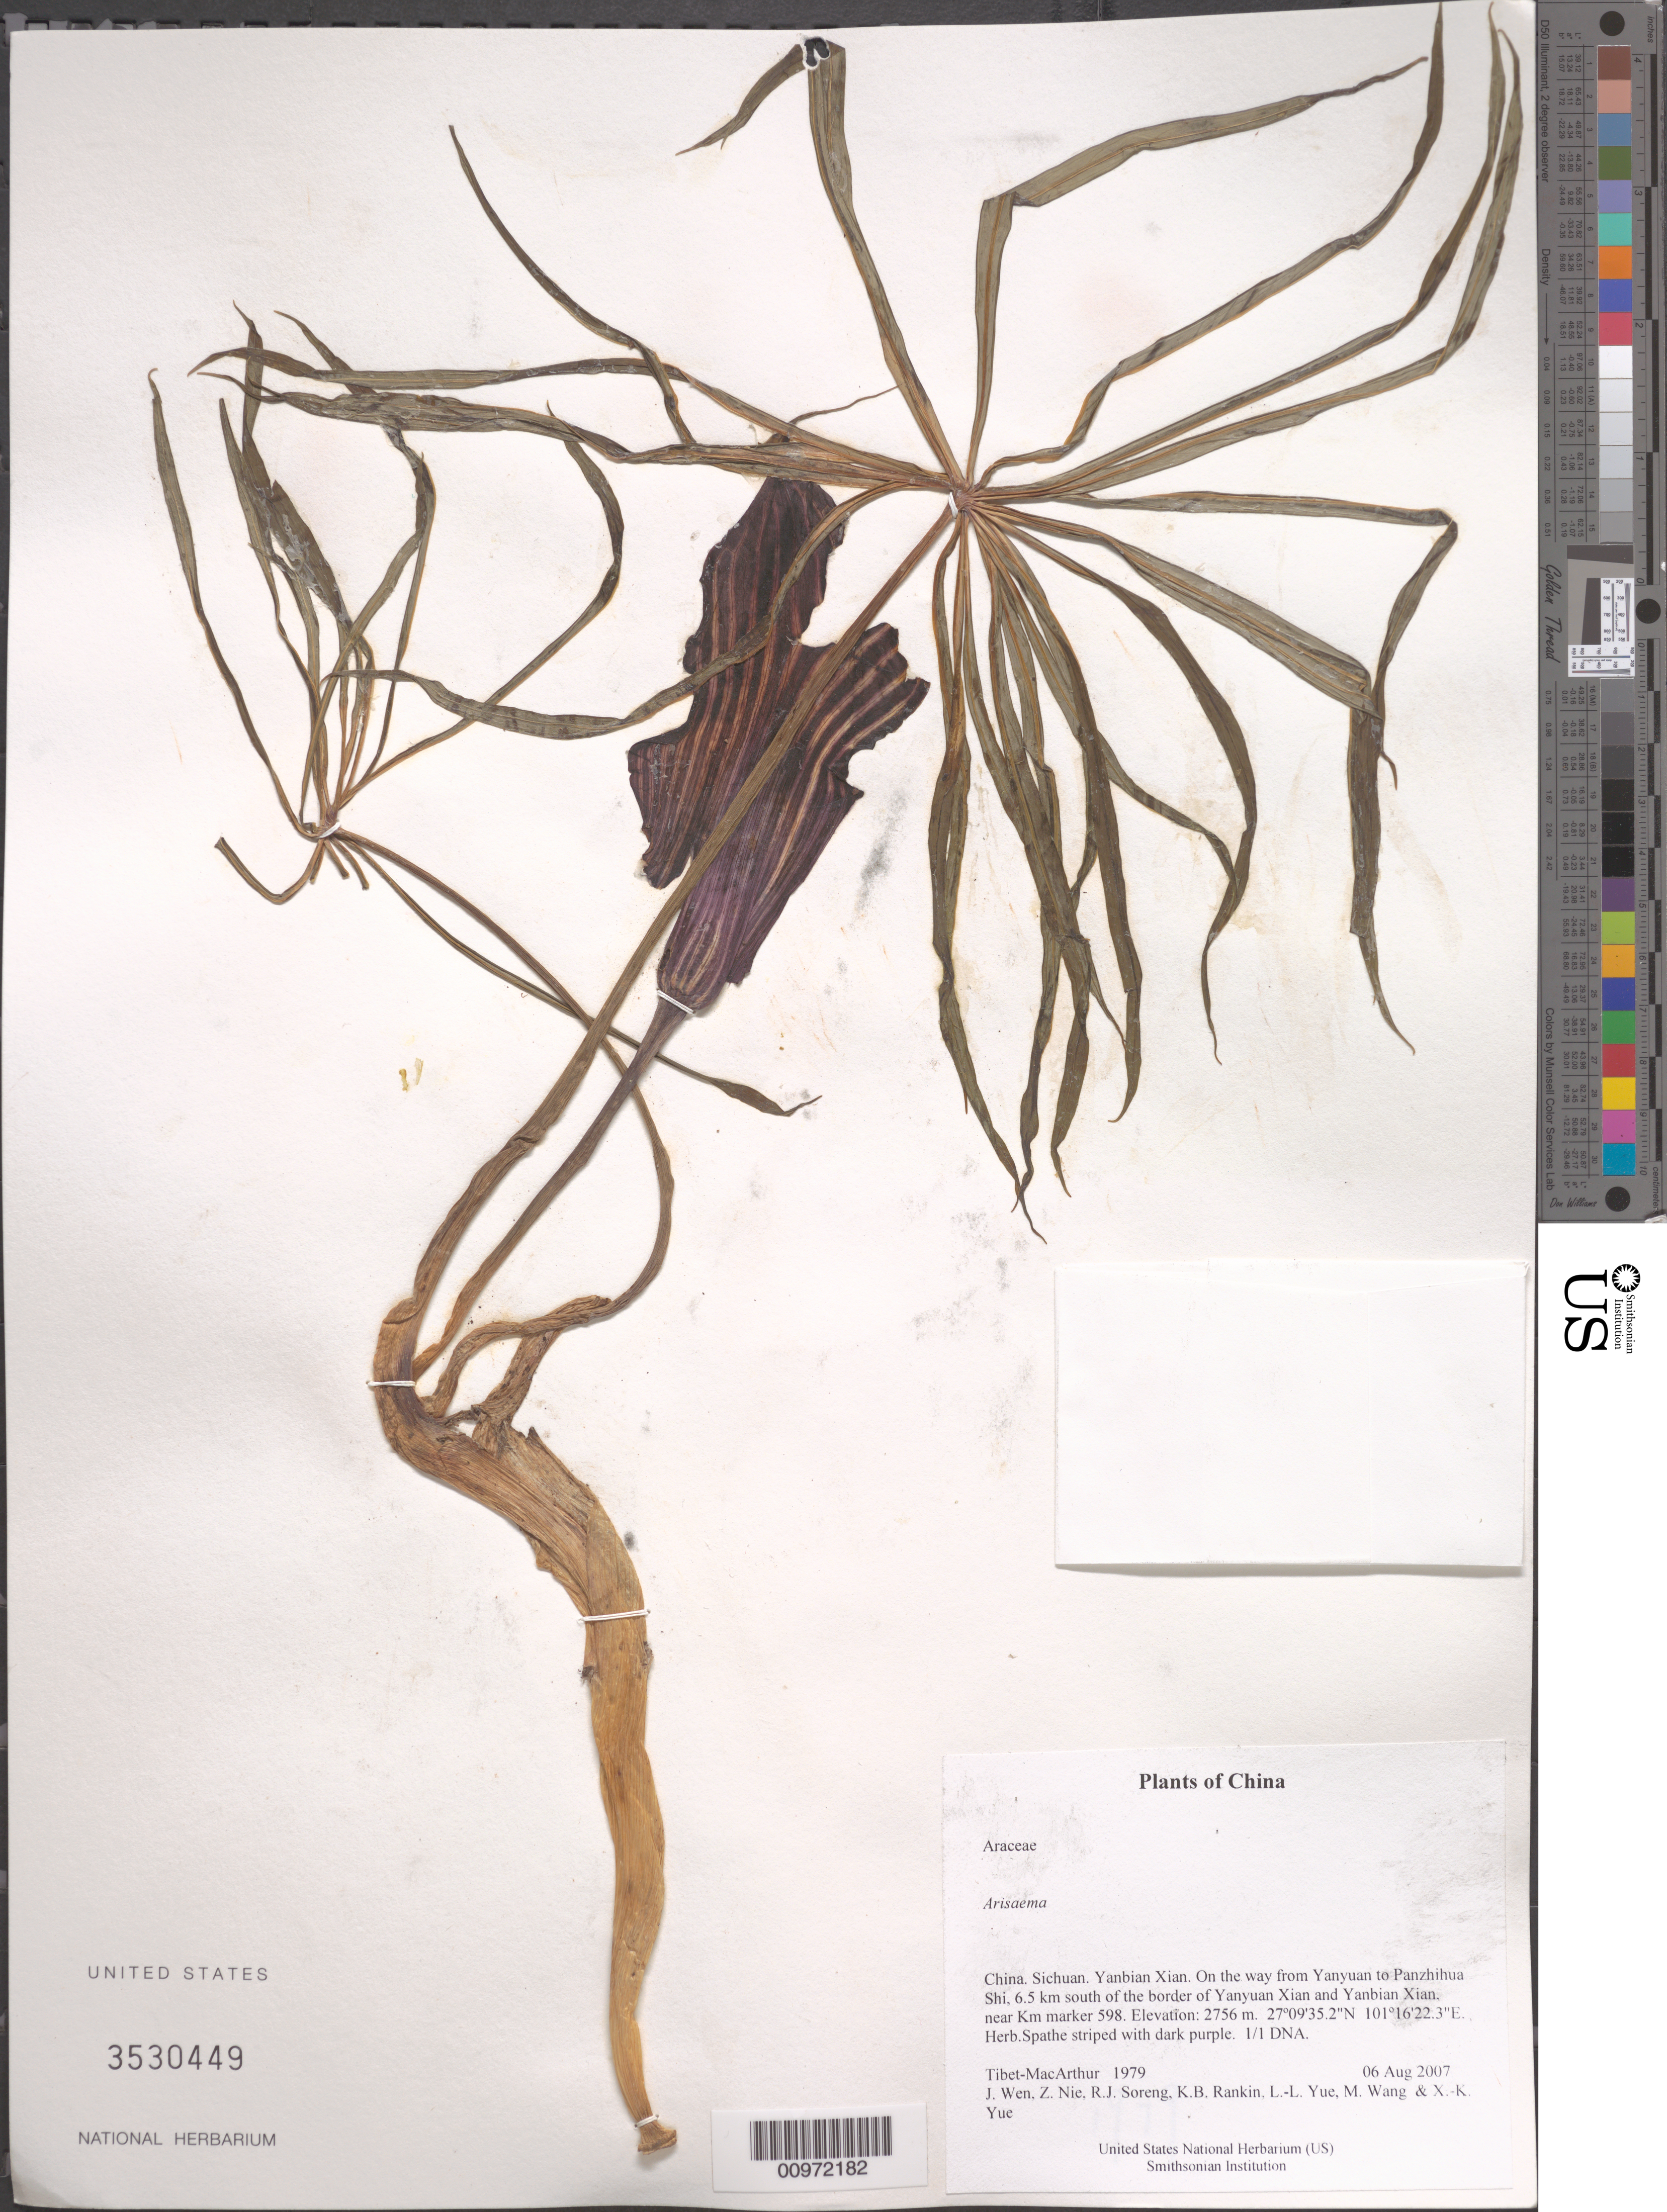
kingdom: Plantae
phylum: Tracheophyta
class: Liliopsida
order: Alismatales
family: Araceae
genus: Arisaema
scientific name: Arisaema ciliatum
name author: H. Li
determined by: Ma, Zheng Xu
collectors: Tibet-MacArthur, J. Wen, Z. Nie, R. J. Soreng, K. Rankin, L. Yue, M. Wang & X. Yue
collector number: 1979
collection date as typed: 06 Aug 2007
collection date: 2007-08-06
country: China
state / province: Sichuan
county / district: Yanbian Xian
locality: On the way from Yanyuan to Panzhihua Shi, 6.5 km south of the border of Yanyuan Xian and Yanbian Xian, near Km marker 598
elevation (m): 2756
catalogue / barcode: US 3530449